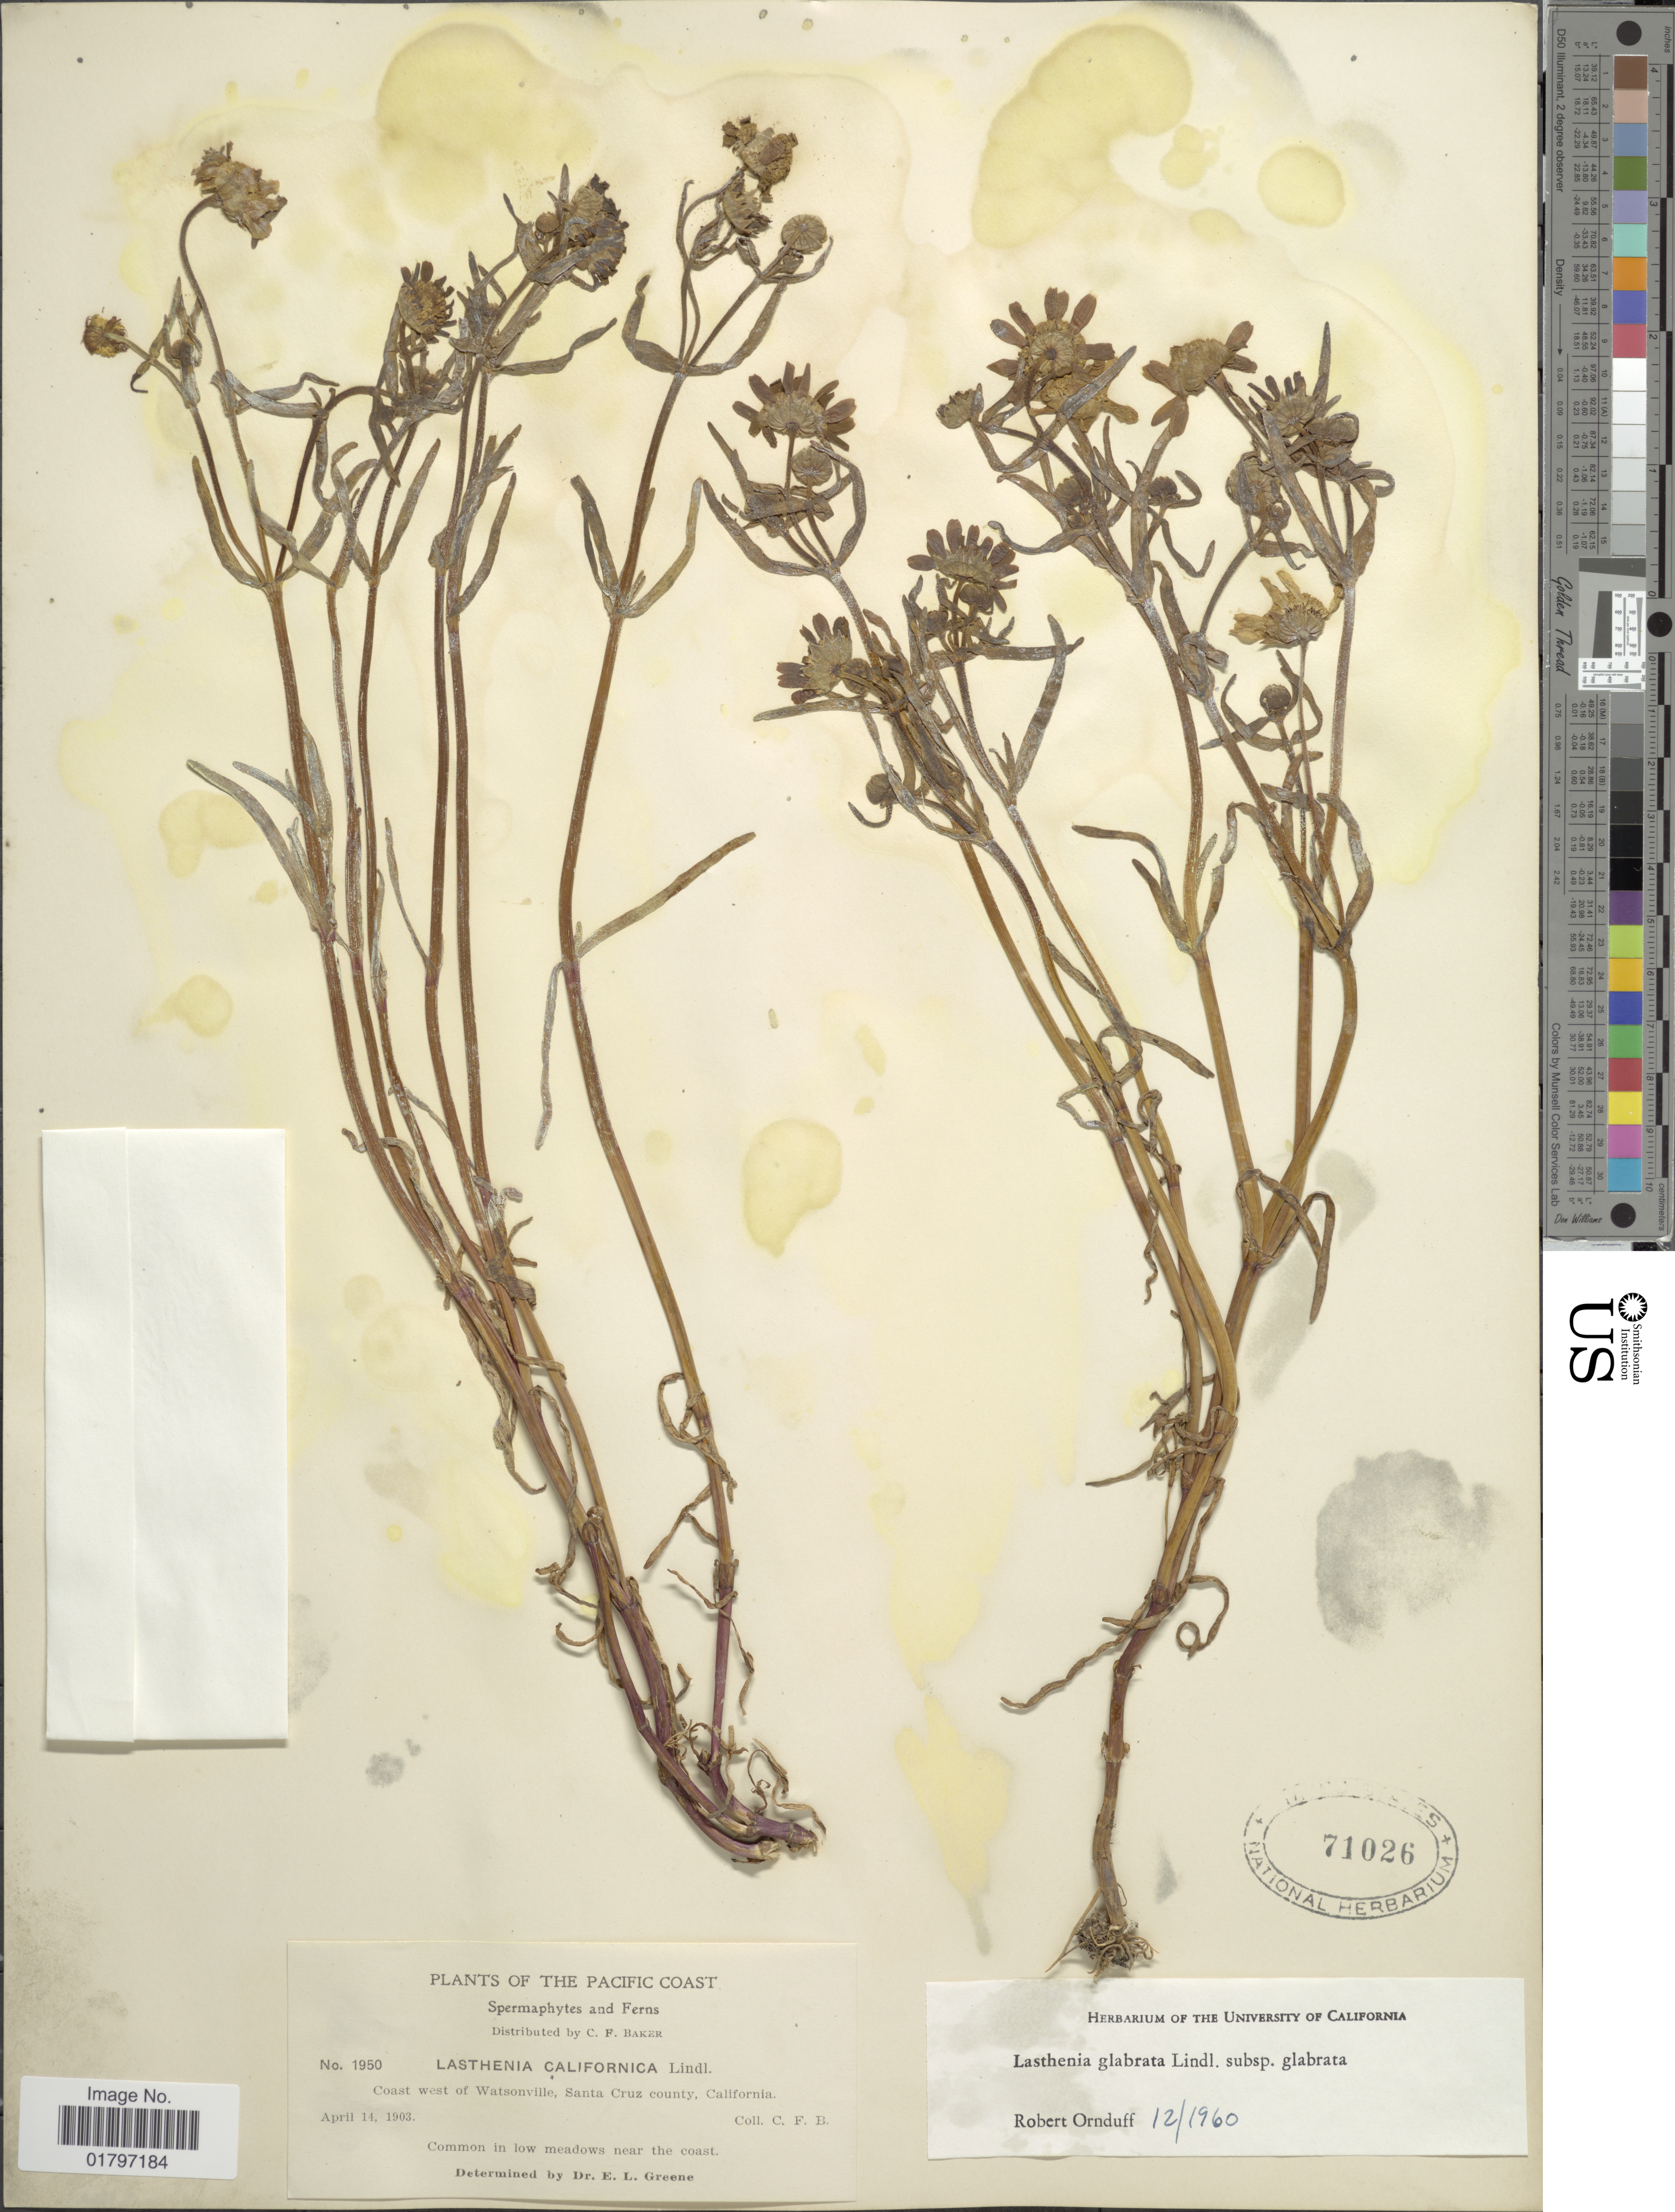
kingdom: Plantae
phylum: Tracheophyta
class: Magnoliopsida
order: Asterales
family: Asteraceae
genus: Lasthenia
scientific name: Lasthenia glabrata subsp. glabrata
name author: Lindl.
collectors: C. F. Baker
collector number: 1950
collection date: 1903-04-14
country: United States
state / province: California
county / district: Santa Cruz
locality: Pacific Coast. Coast west of Watsonville, Santa Cruz county, California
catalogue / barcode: US 71026